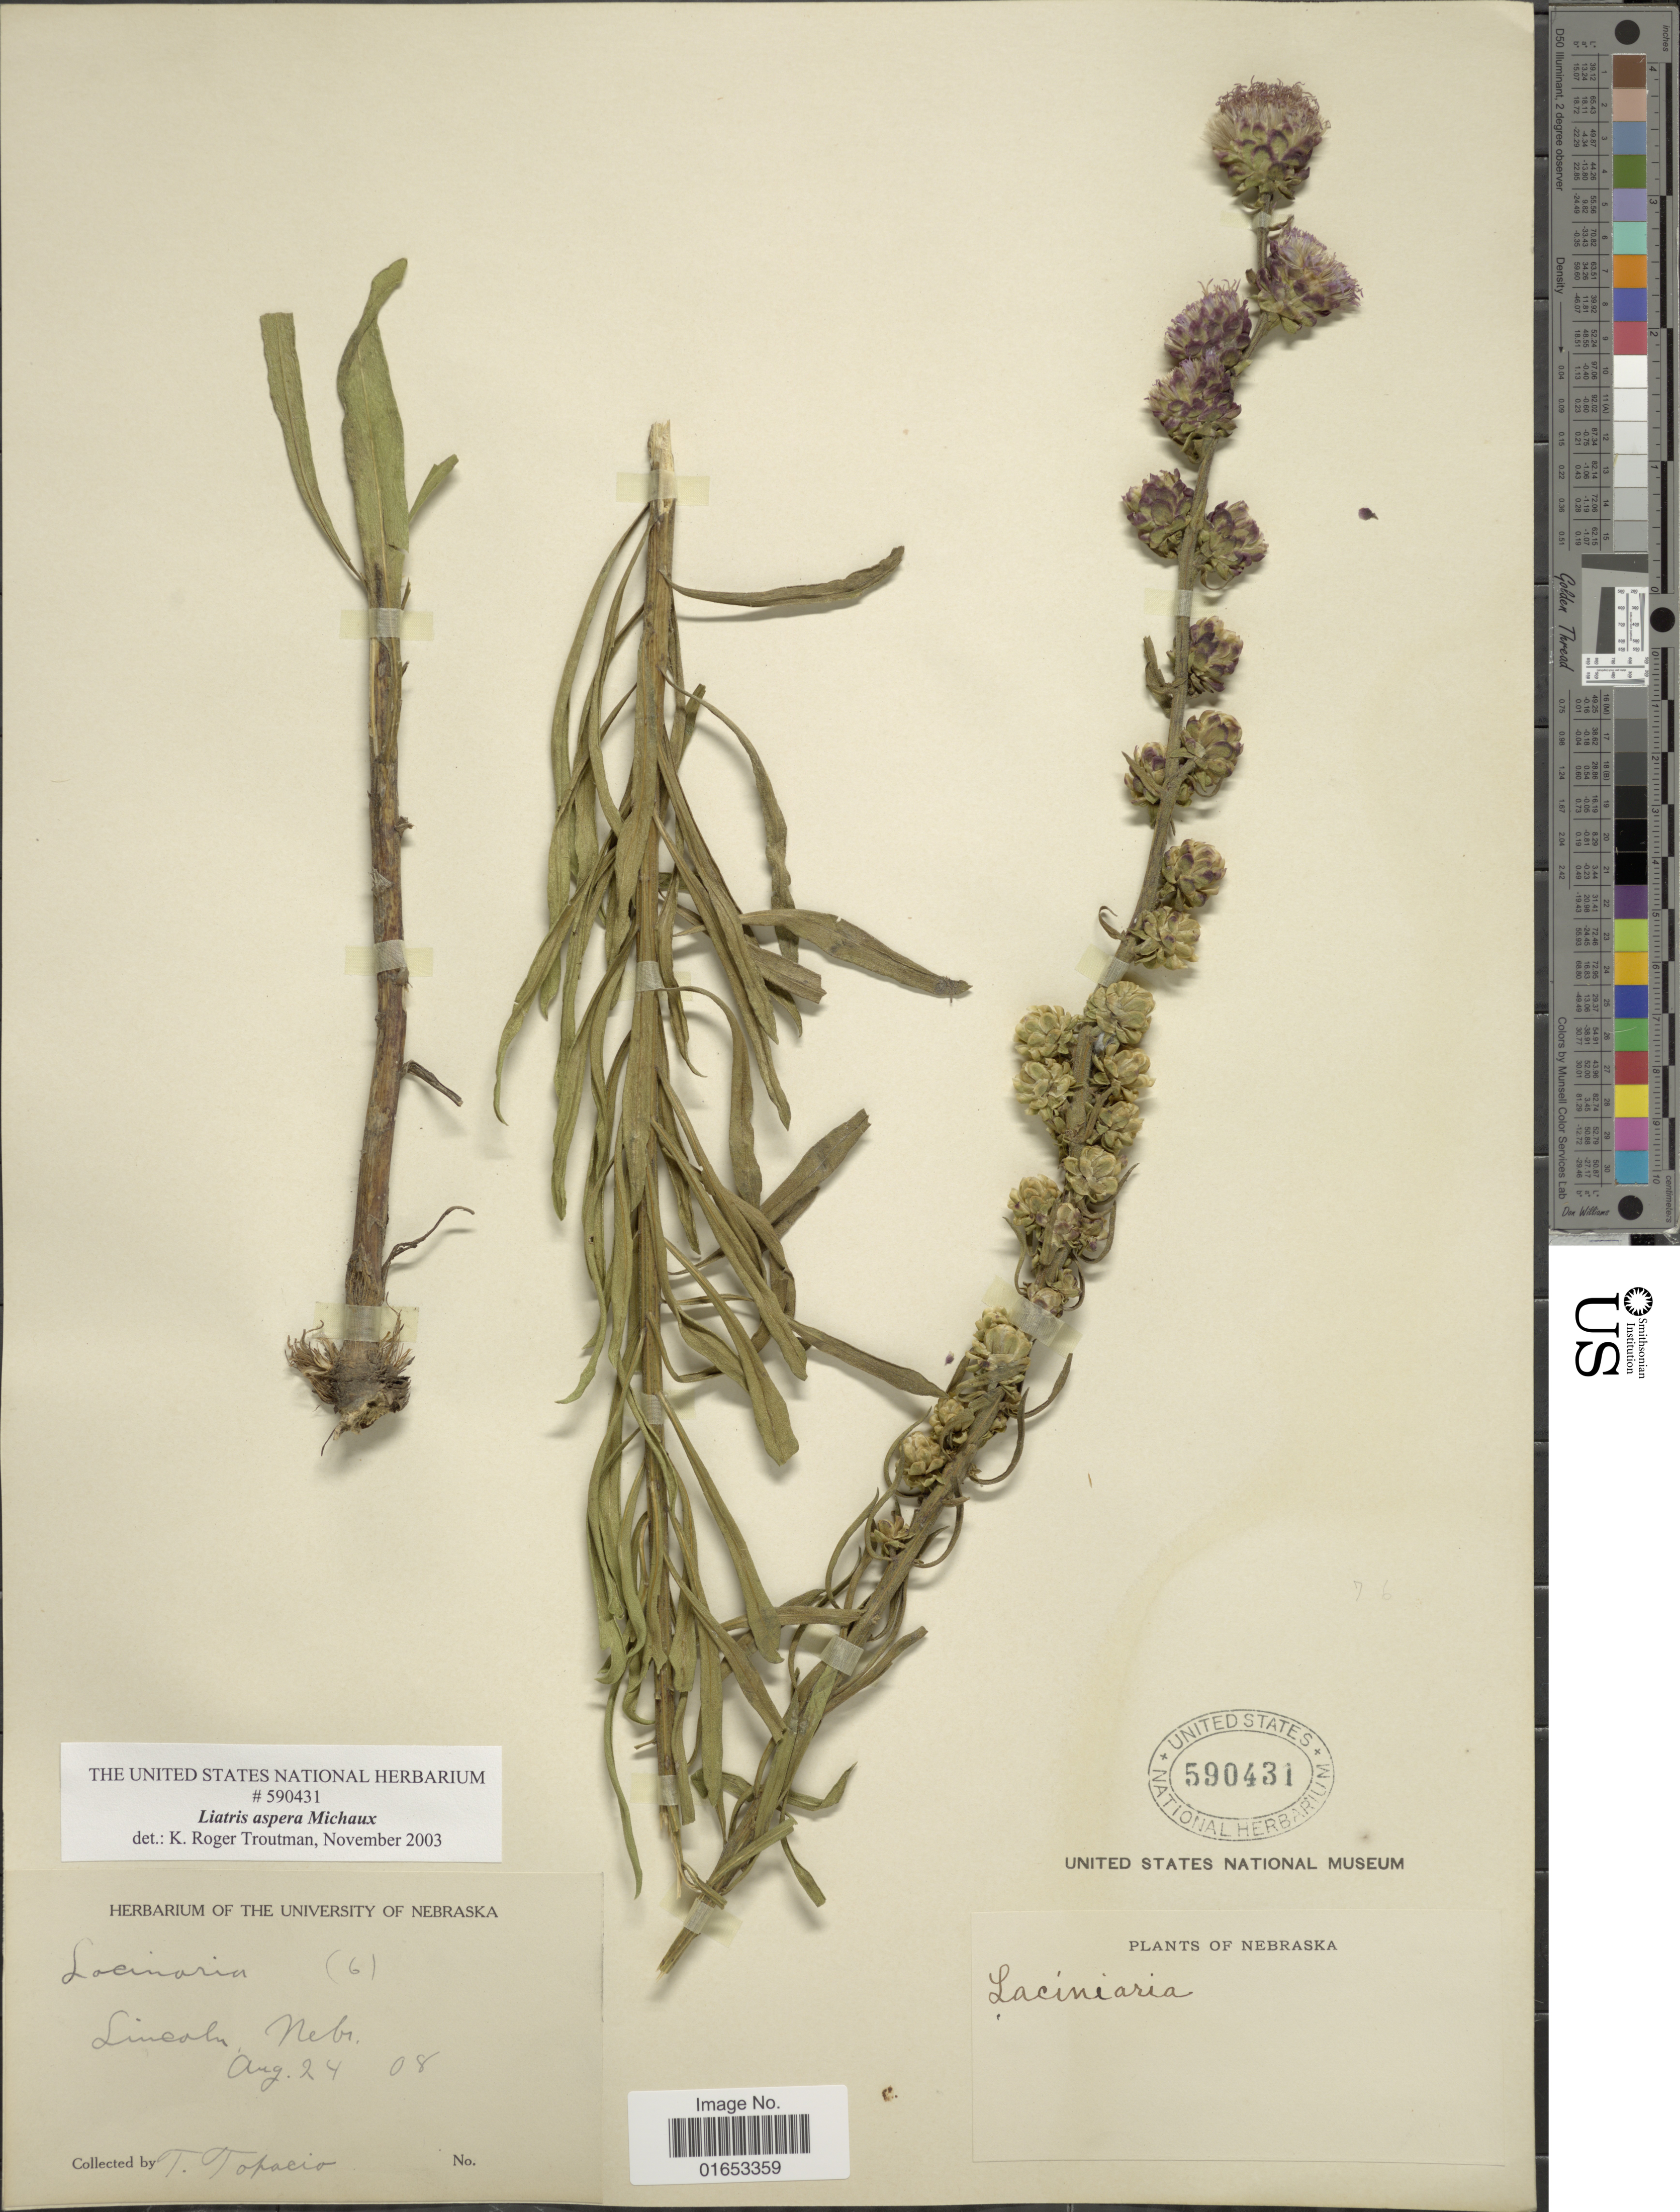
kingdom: Plantae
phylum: Tracheophyta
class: Magnoliopsida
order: Asterales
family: Asteraceae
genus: Liatris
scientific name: Liatris aspera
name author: Michx.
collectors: T. Topacio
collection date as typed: Transcribed d/m/y: 24/8/8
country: United States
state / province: Nebraska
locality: Lincoln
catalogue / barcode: US 590431